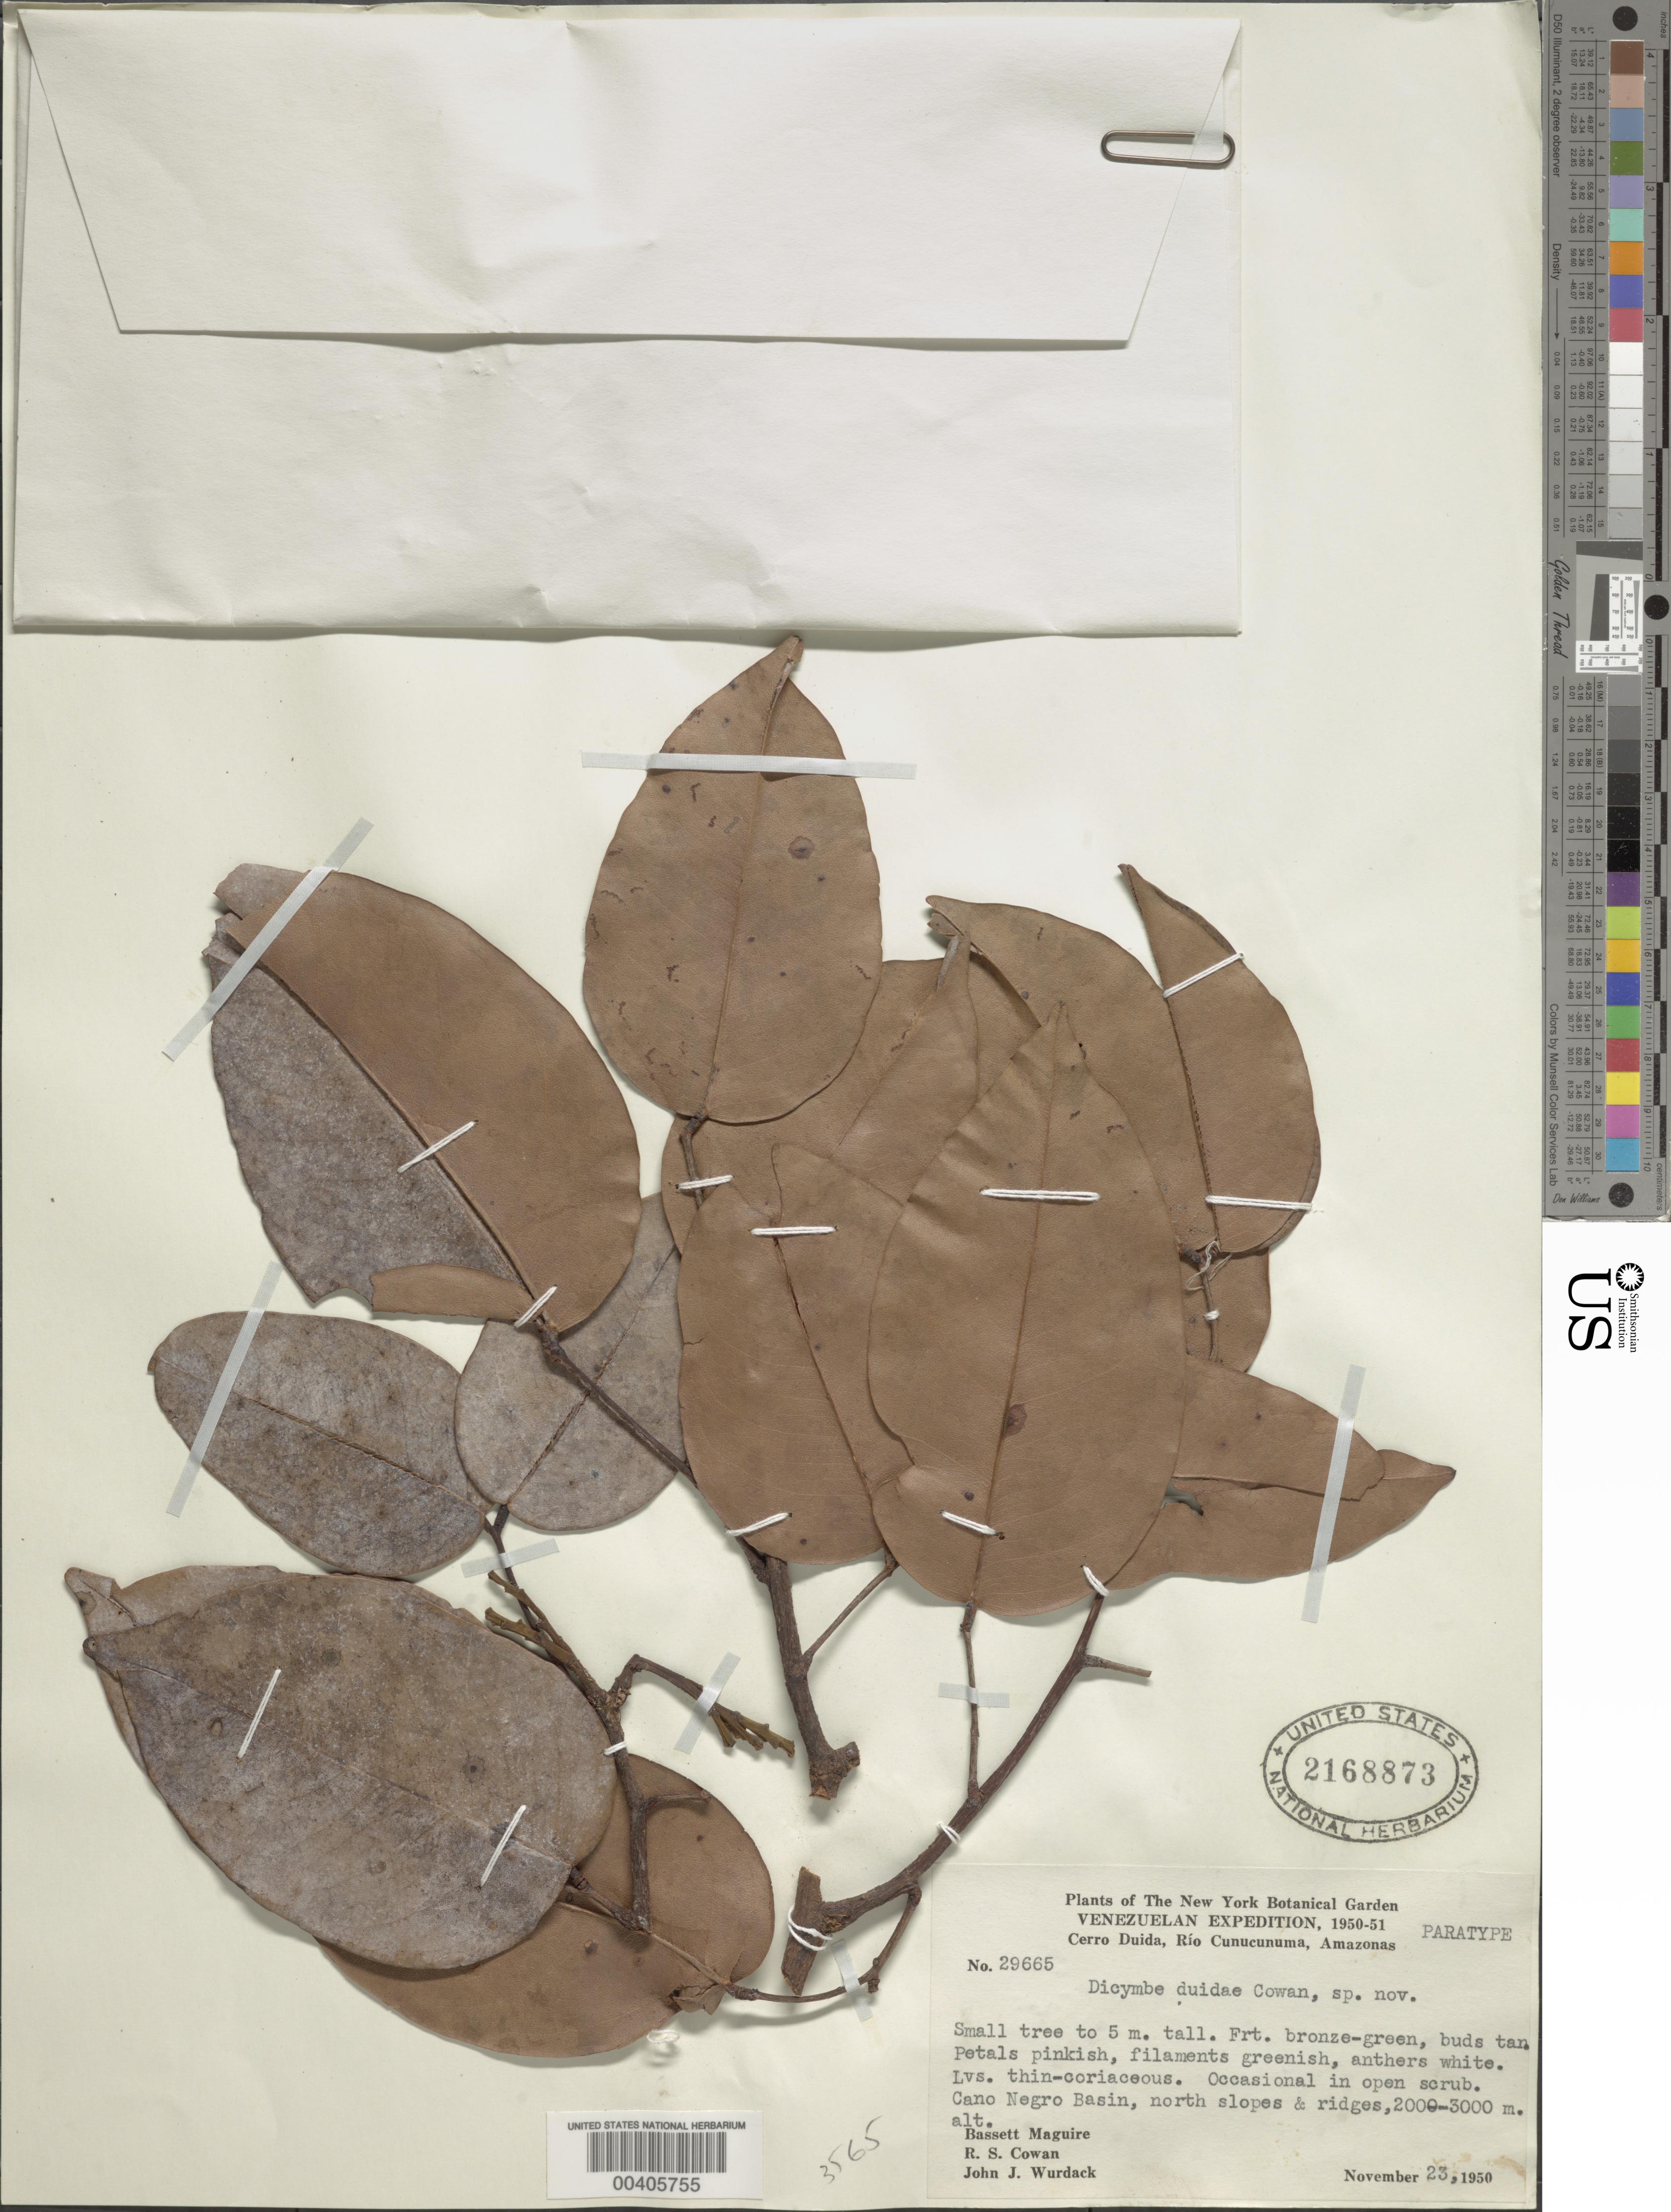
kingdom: Plantae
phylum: Tracheophyta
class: Magnoliopsida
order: Fabales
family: Fabaceae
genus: Dicymbe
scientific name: Dicymbe duidae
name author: R.S. Cowan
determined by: Cowan, R. S.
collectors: B. Maguire, R. S. Cowan & J. J. Wurdack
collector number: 29665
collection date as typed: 23 Nov 1950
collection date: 1950-11-23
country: Venezuela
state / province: Amazonas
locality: Cerro Duida, Rio Cunucunuma, Cano Negro basin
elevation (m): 2000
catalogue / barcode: US 2168873